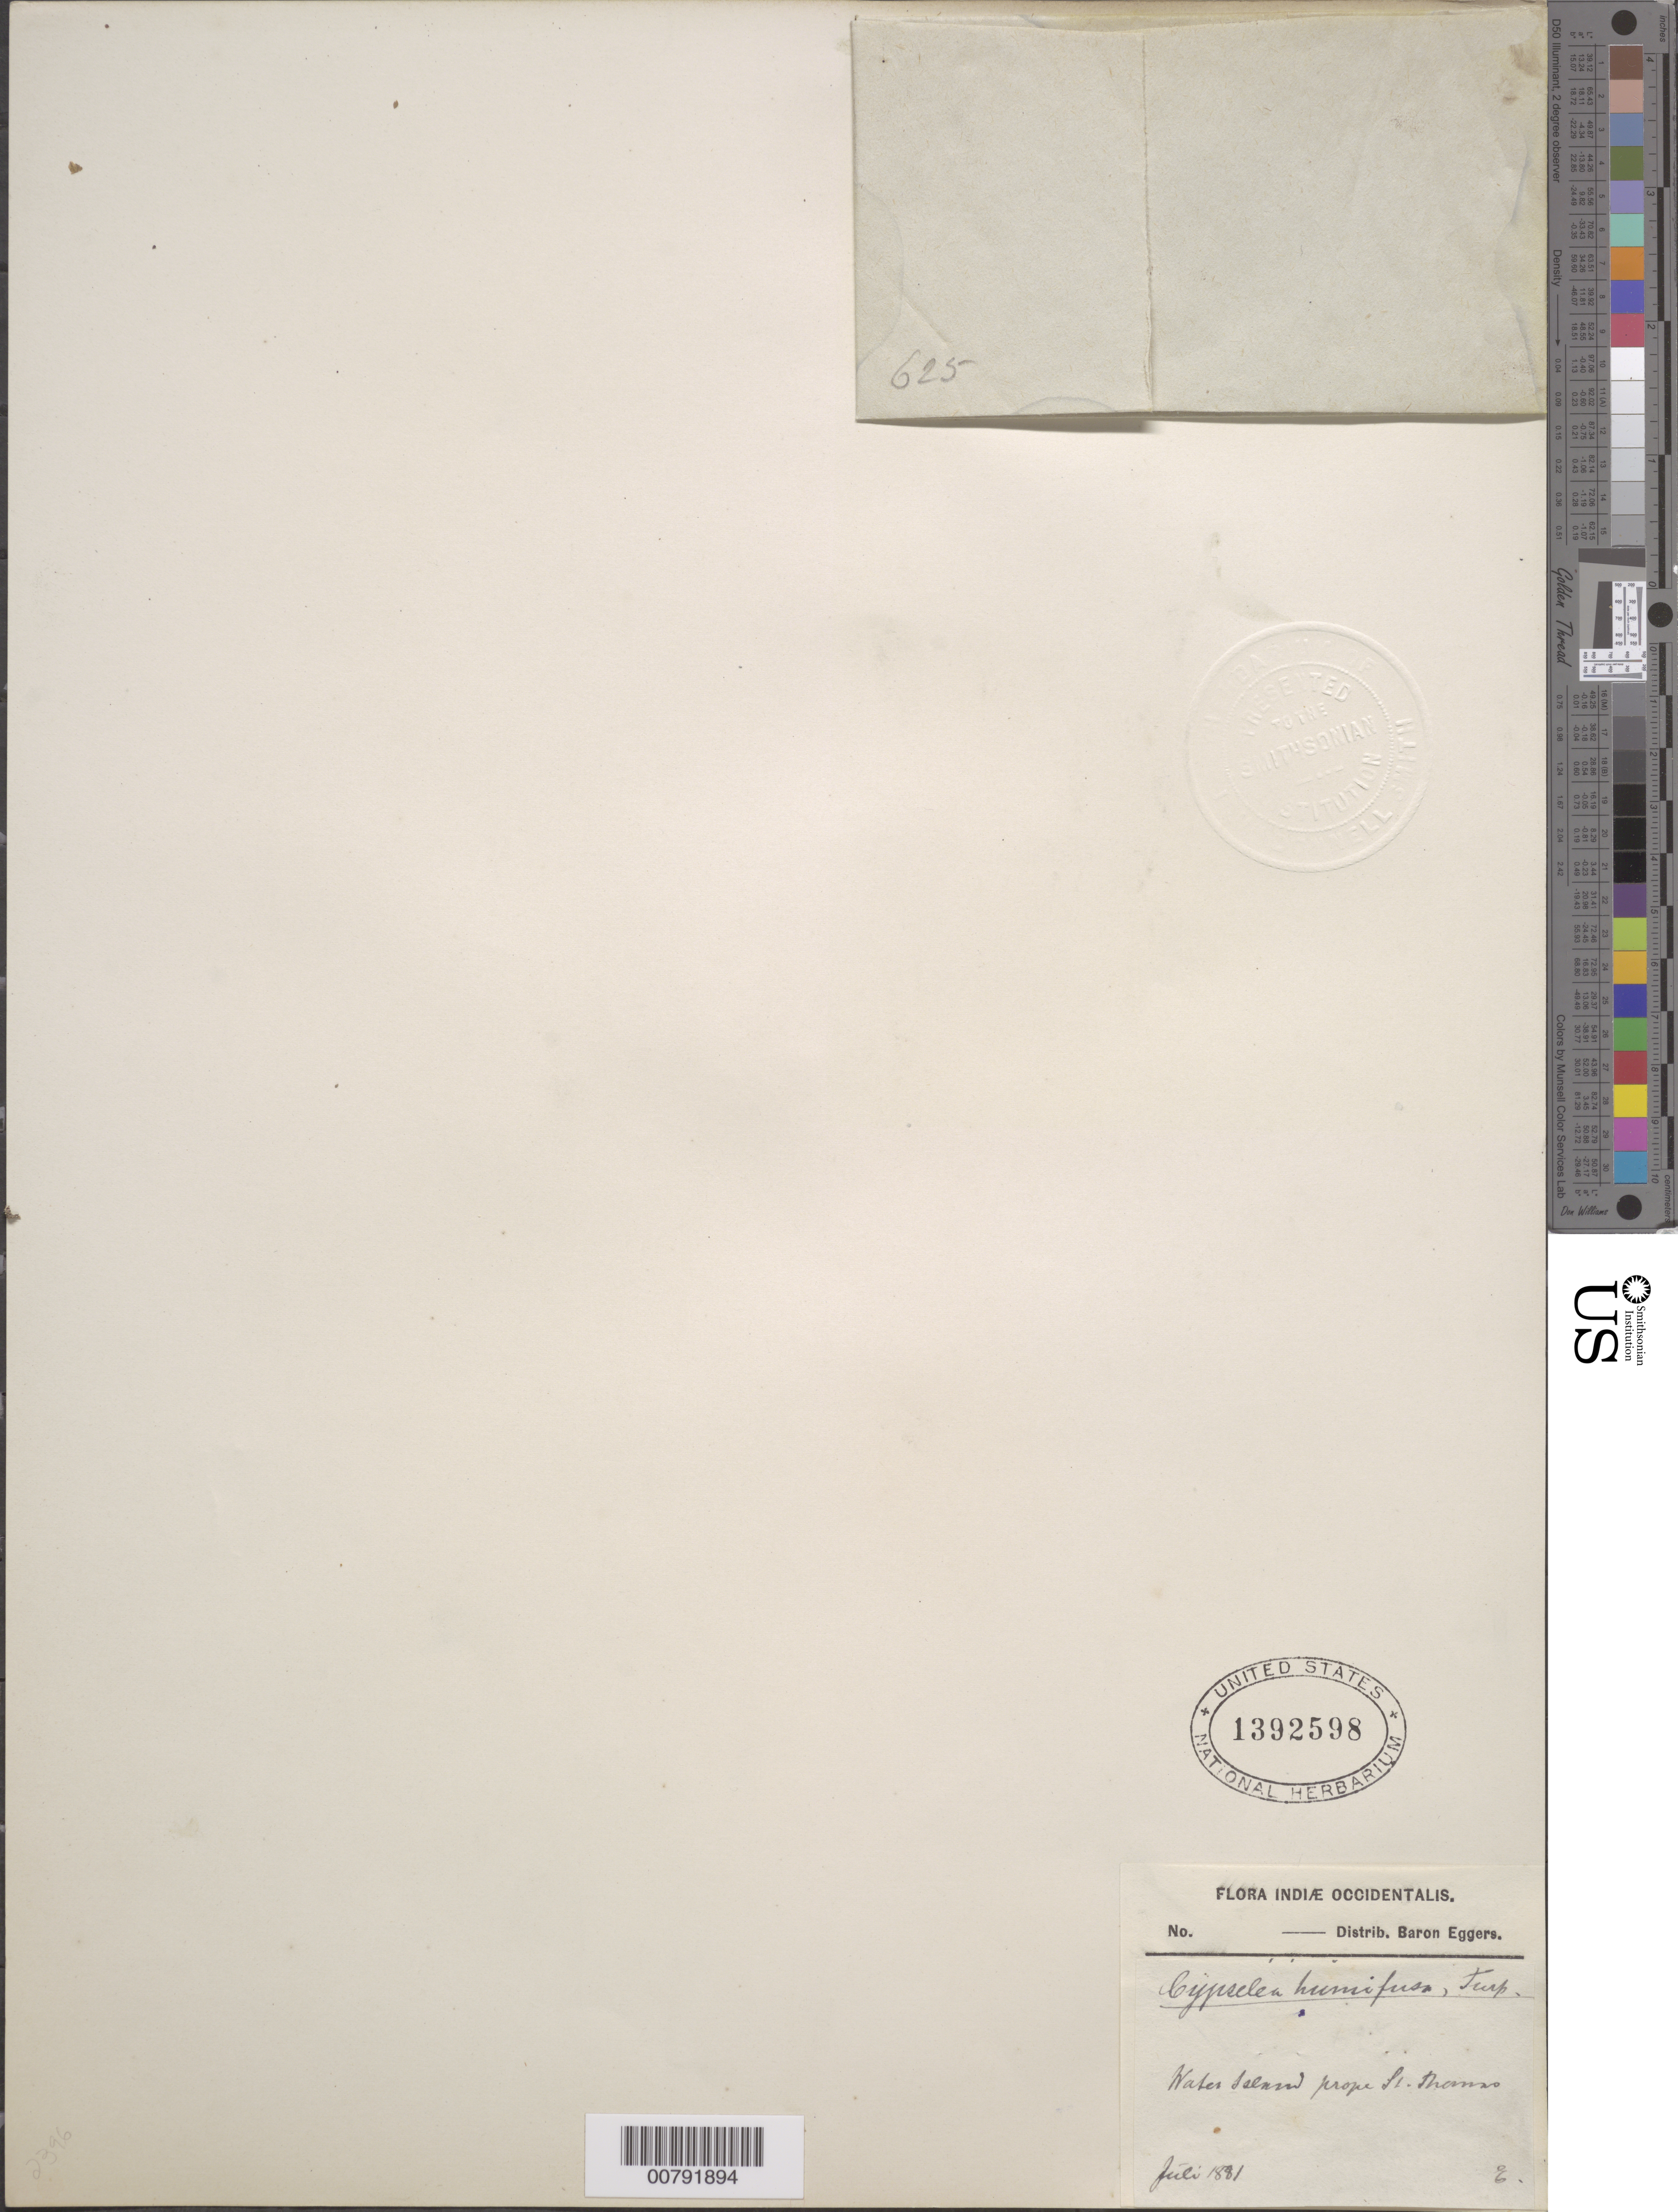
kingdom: Plantae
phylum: Tracheophyta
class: Magnoliopsida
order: Caryophyllales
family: Aizoaceae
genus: Sesuvium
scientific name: Sesuvium humifusum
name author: (Turpin) Bohley & G. Kadereit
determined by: Strong, Mark T., (BOT), Smithsonian Institution - National Museum of Natural History (UNITED STATES)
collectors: H. F. A. von Eggers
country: U.S. Virgin Islands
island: St. Thomas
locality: Water Island near St. Thomas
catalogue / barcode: US 1392598